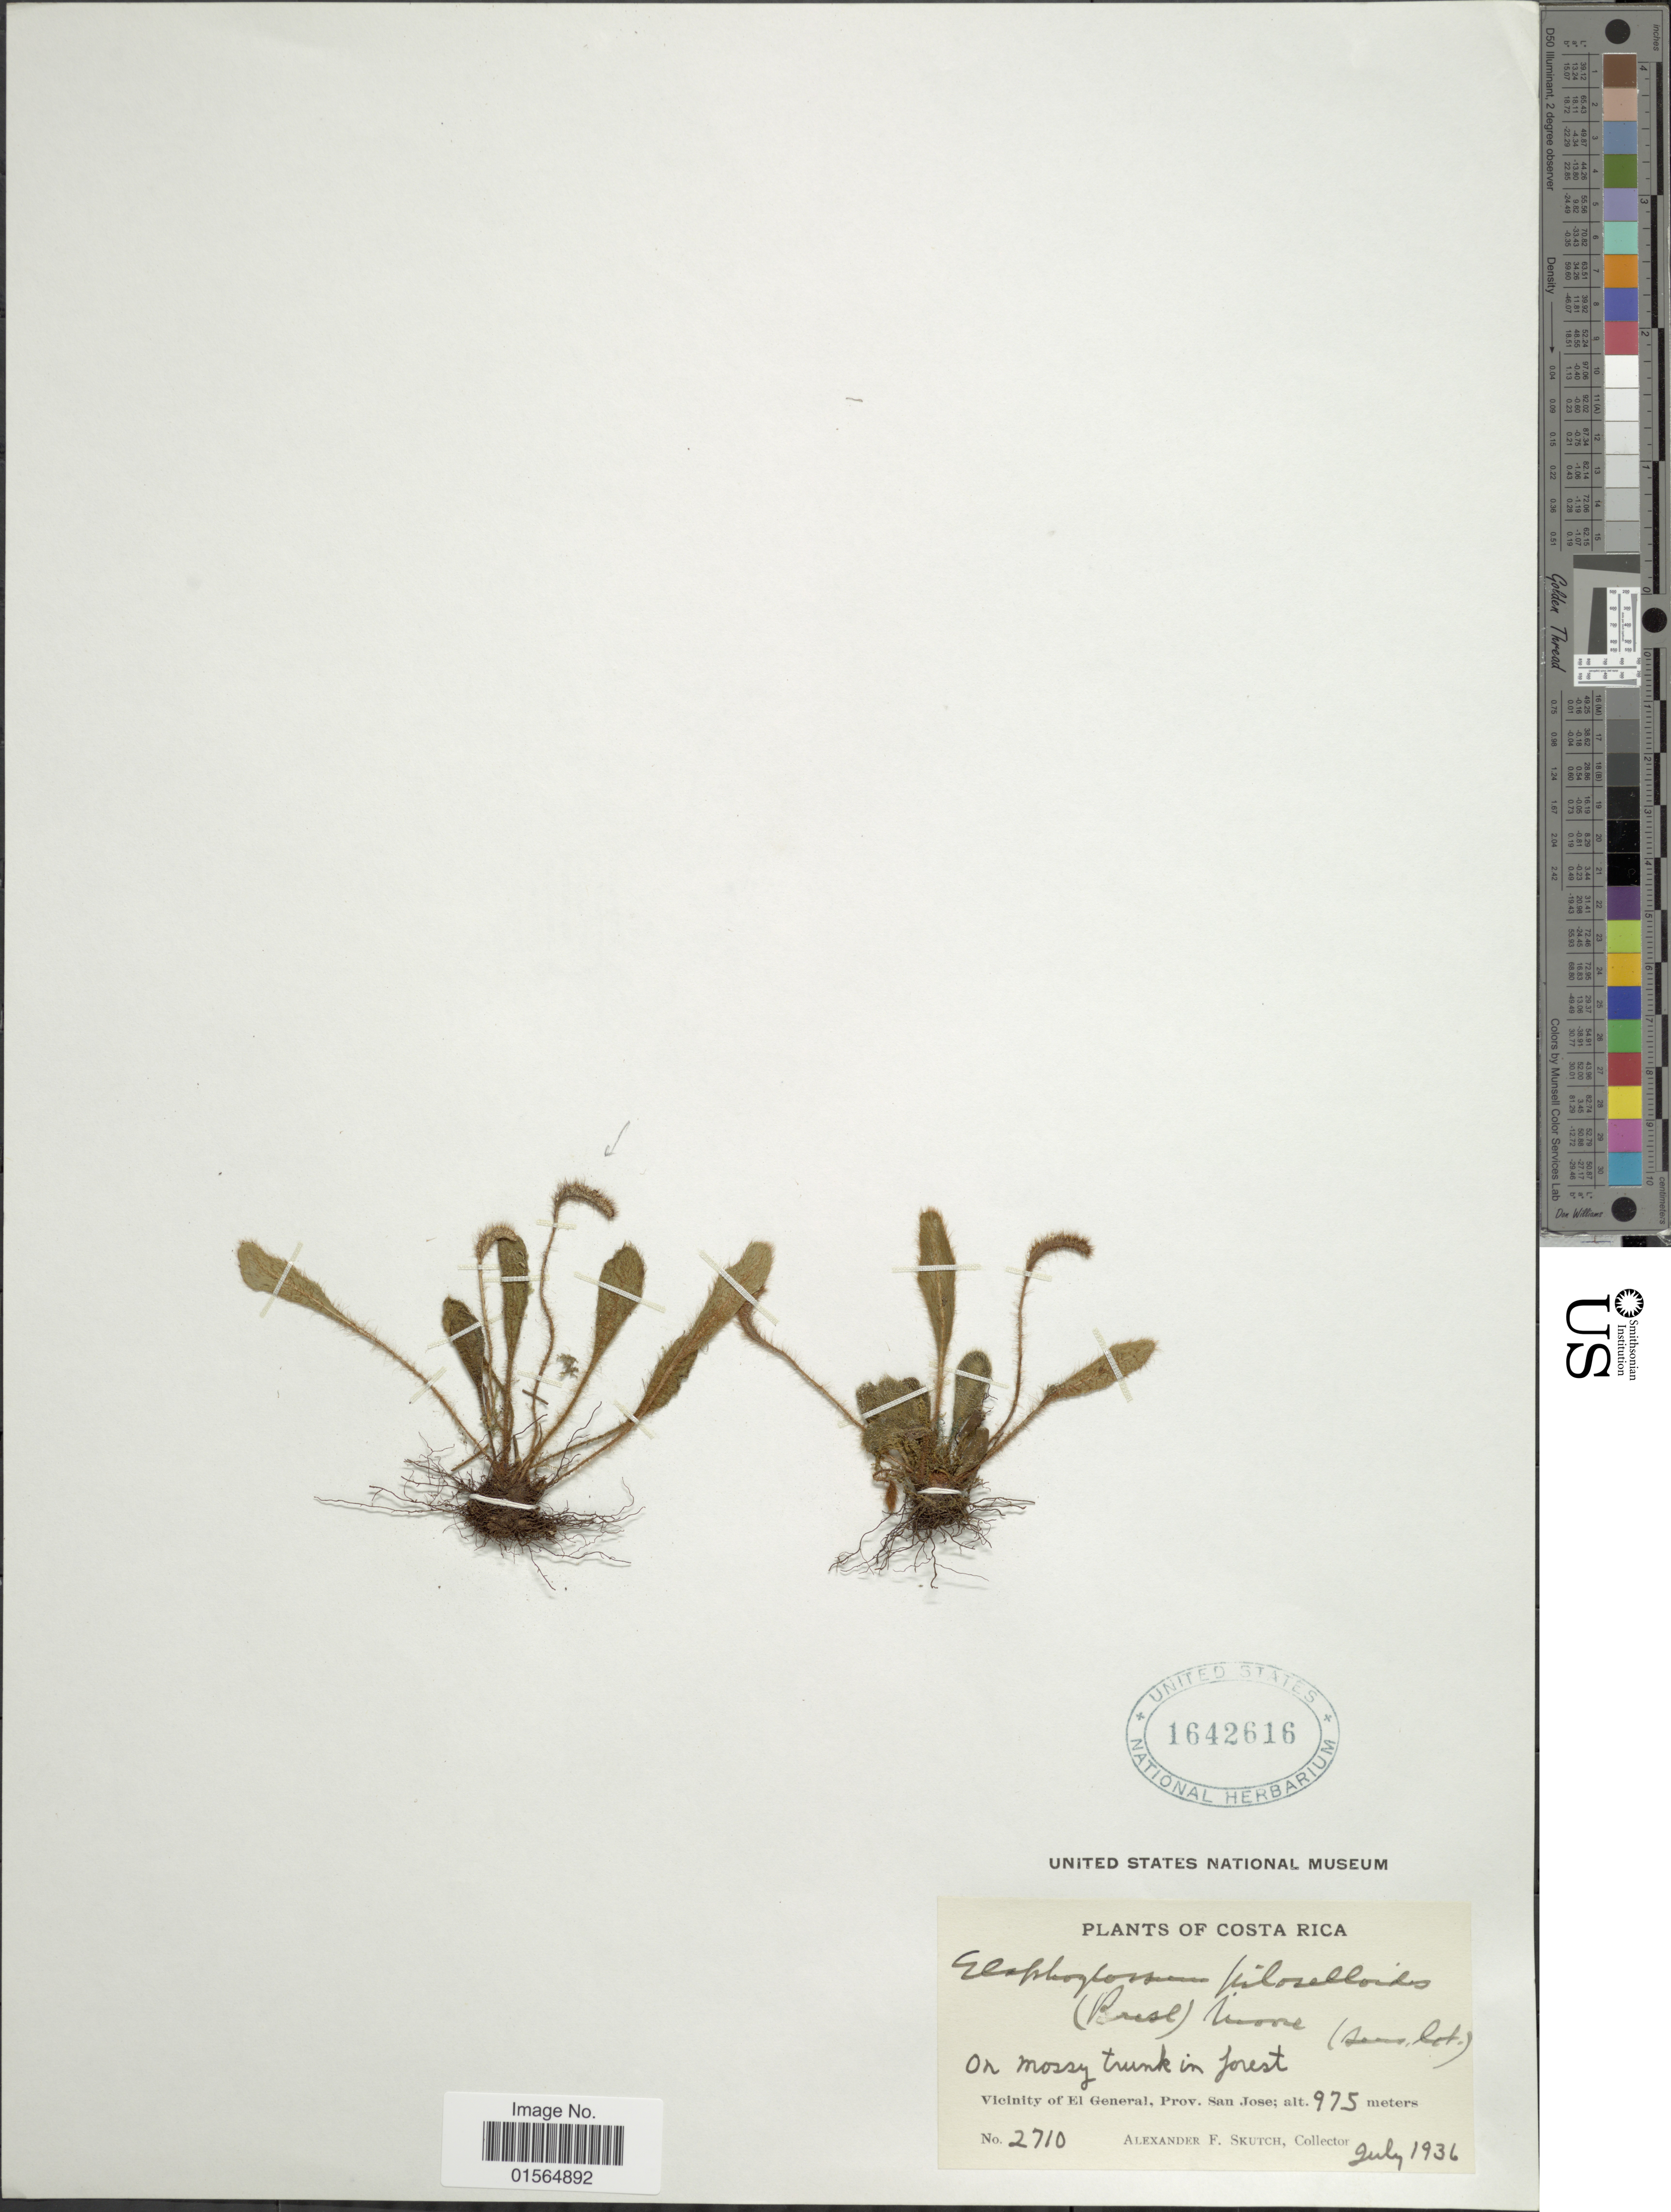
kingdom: Plantae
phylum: Tracheophyta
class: Polypodiopsida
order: Polypodiales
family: Dryopteridaceae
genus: Elaphoglossum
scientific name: Elaphoglossum piloselloides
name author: (C. Presl) T. Moore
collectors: A. F. Skutch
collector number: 2710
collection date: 1936-07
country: Costa Rica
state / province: San José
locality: Vicinity of El General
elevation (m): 975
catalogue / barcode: US 1642616